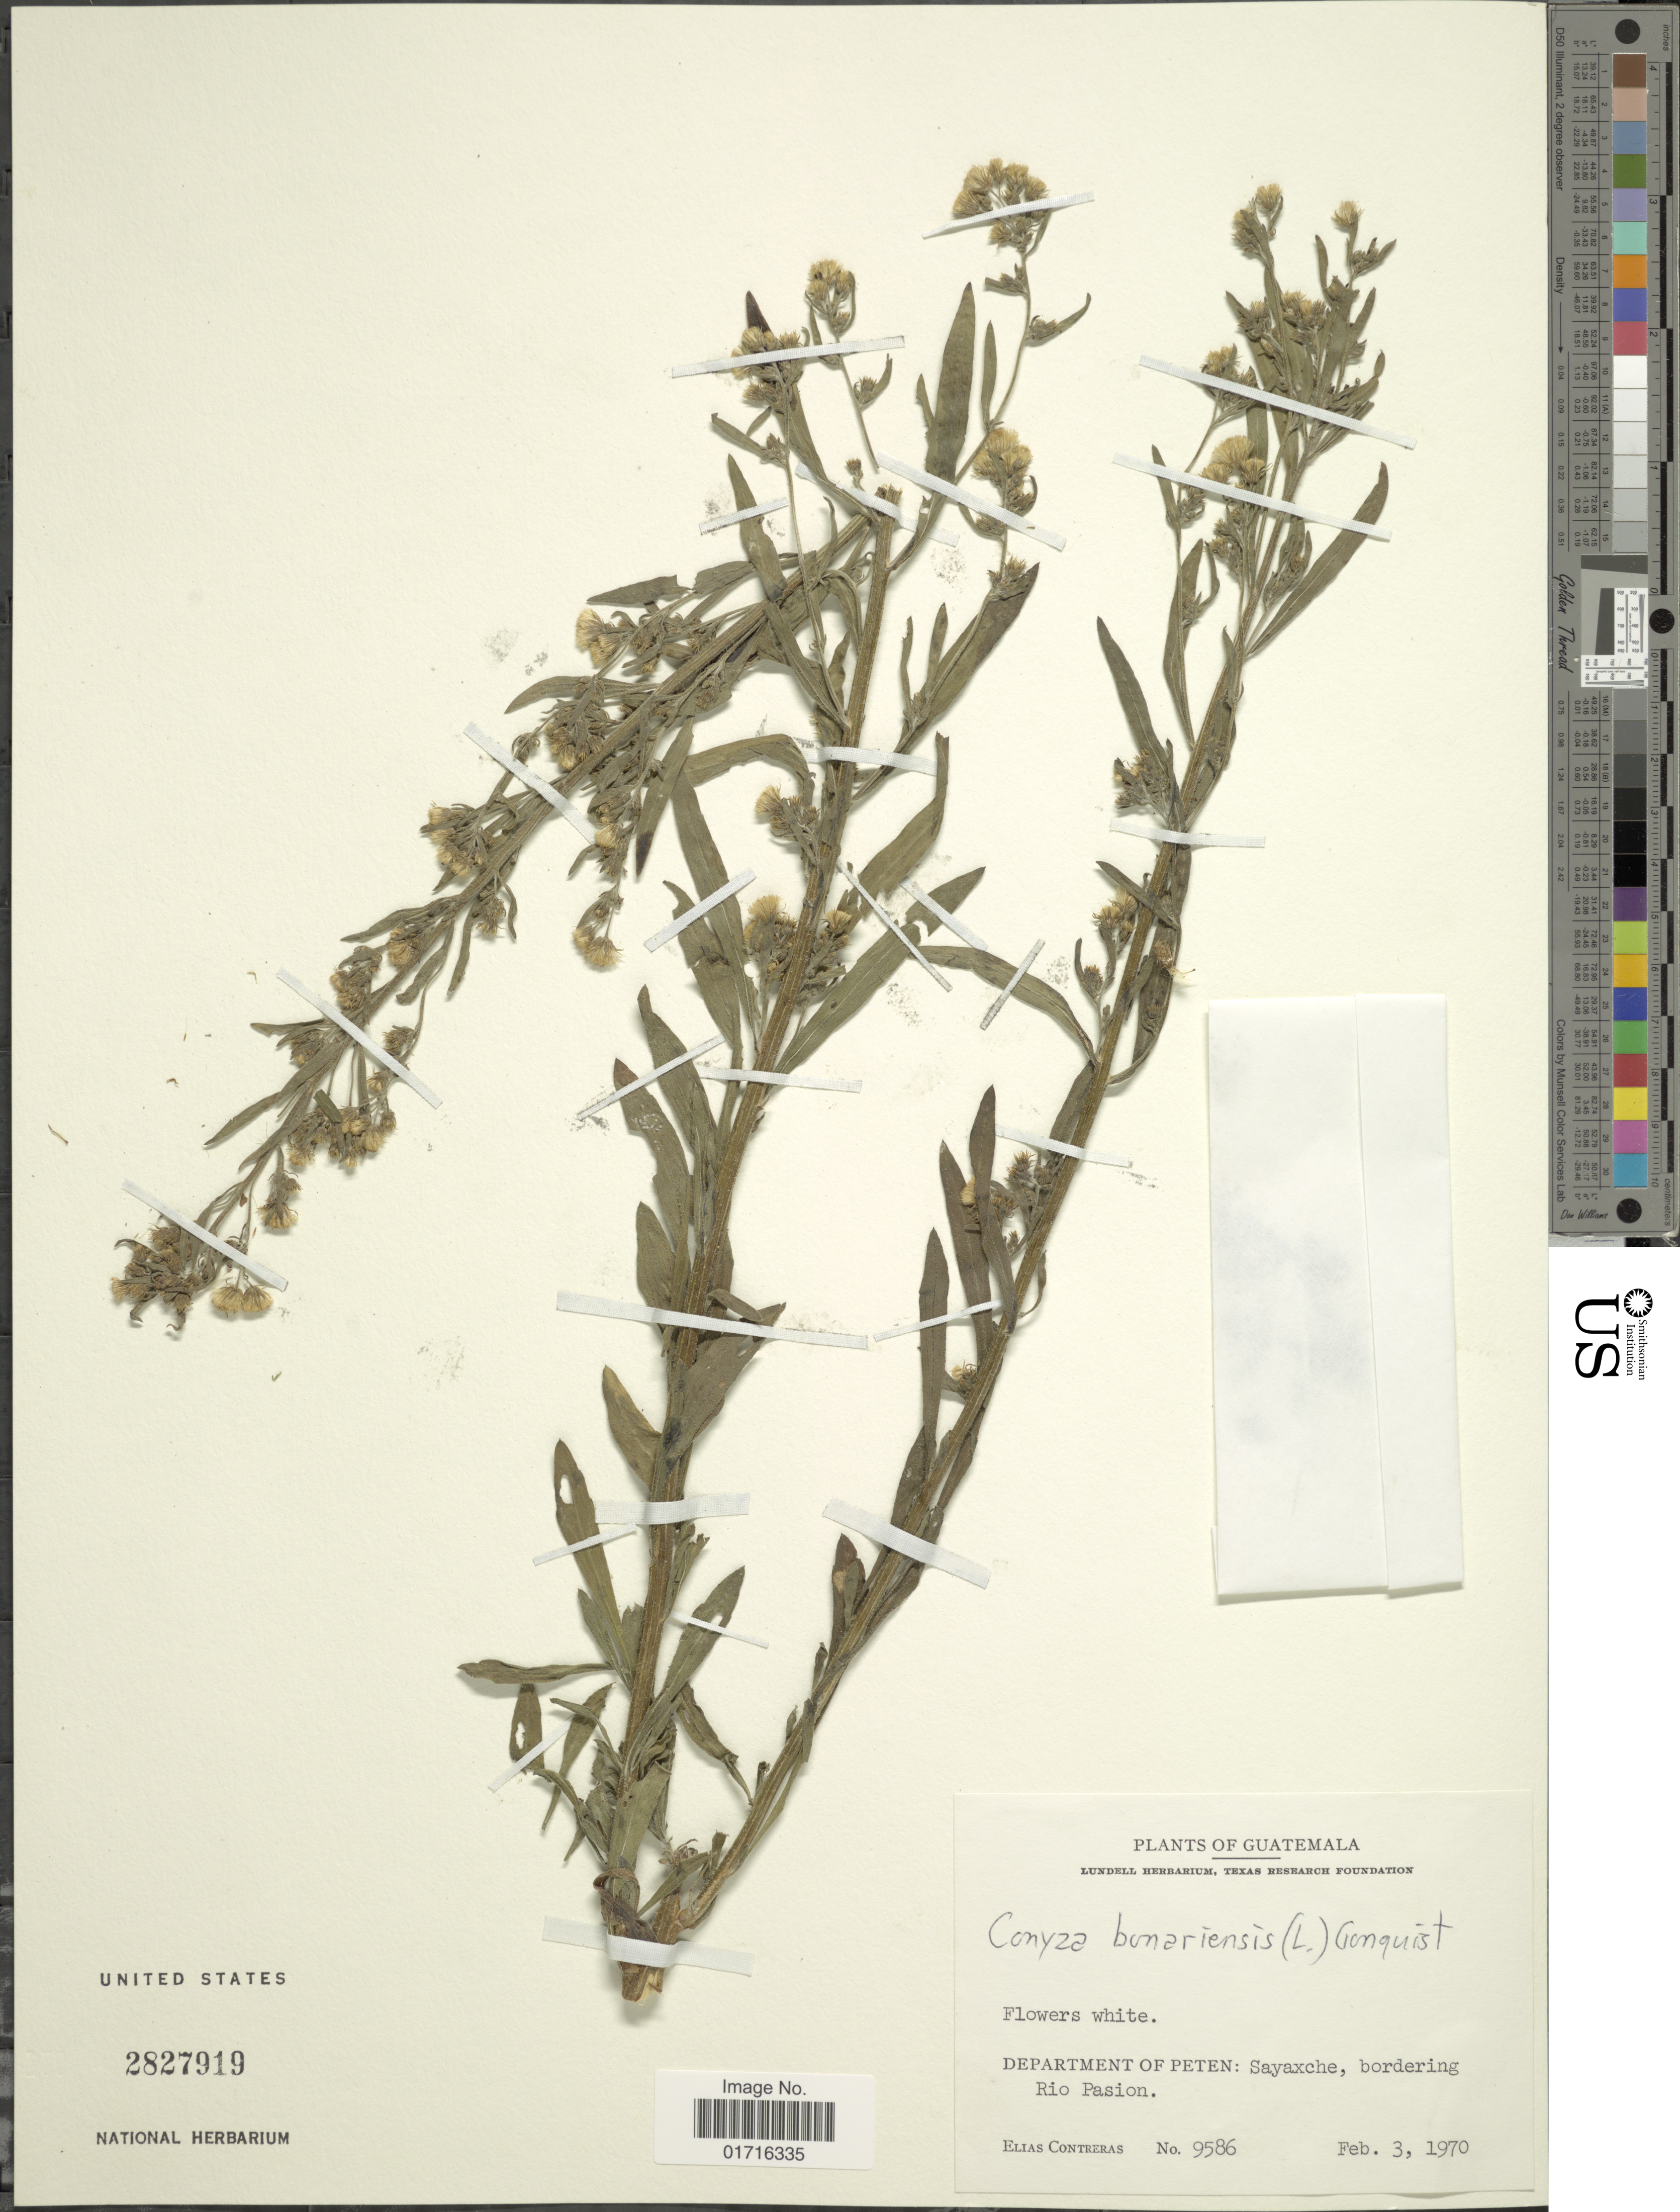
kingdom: Plantae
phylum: Tracheophyta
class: Magnoliopsida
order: Asterales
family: Asteraceae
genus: Conyza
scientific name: Conyza bonariensis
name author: (L.) Cronq.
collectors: E. Contreras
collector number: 9586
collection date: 1970-02-03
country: Guatemala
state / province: El Petén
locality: Sayaxche, bordering Rio Pasion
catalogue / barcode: US 2827919